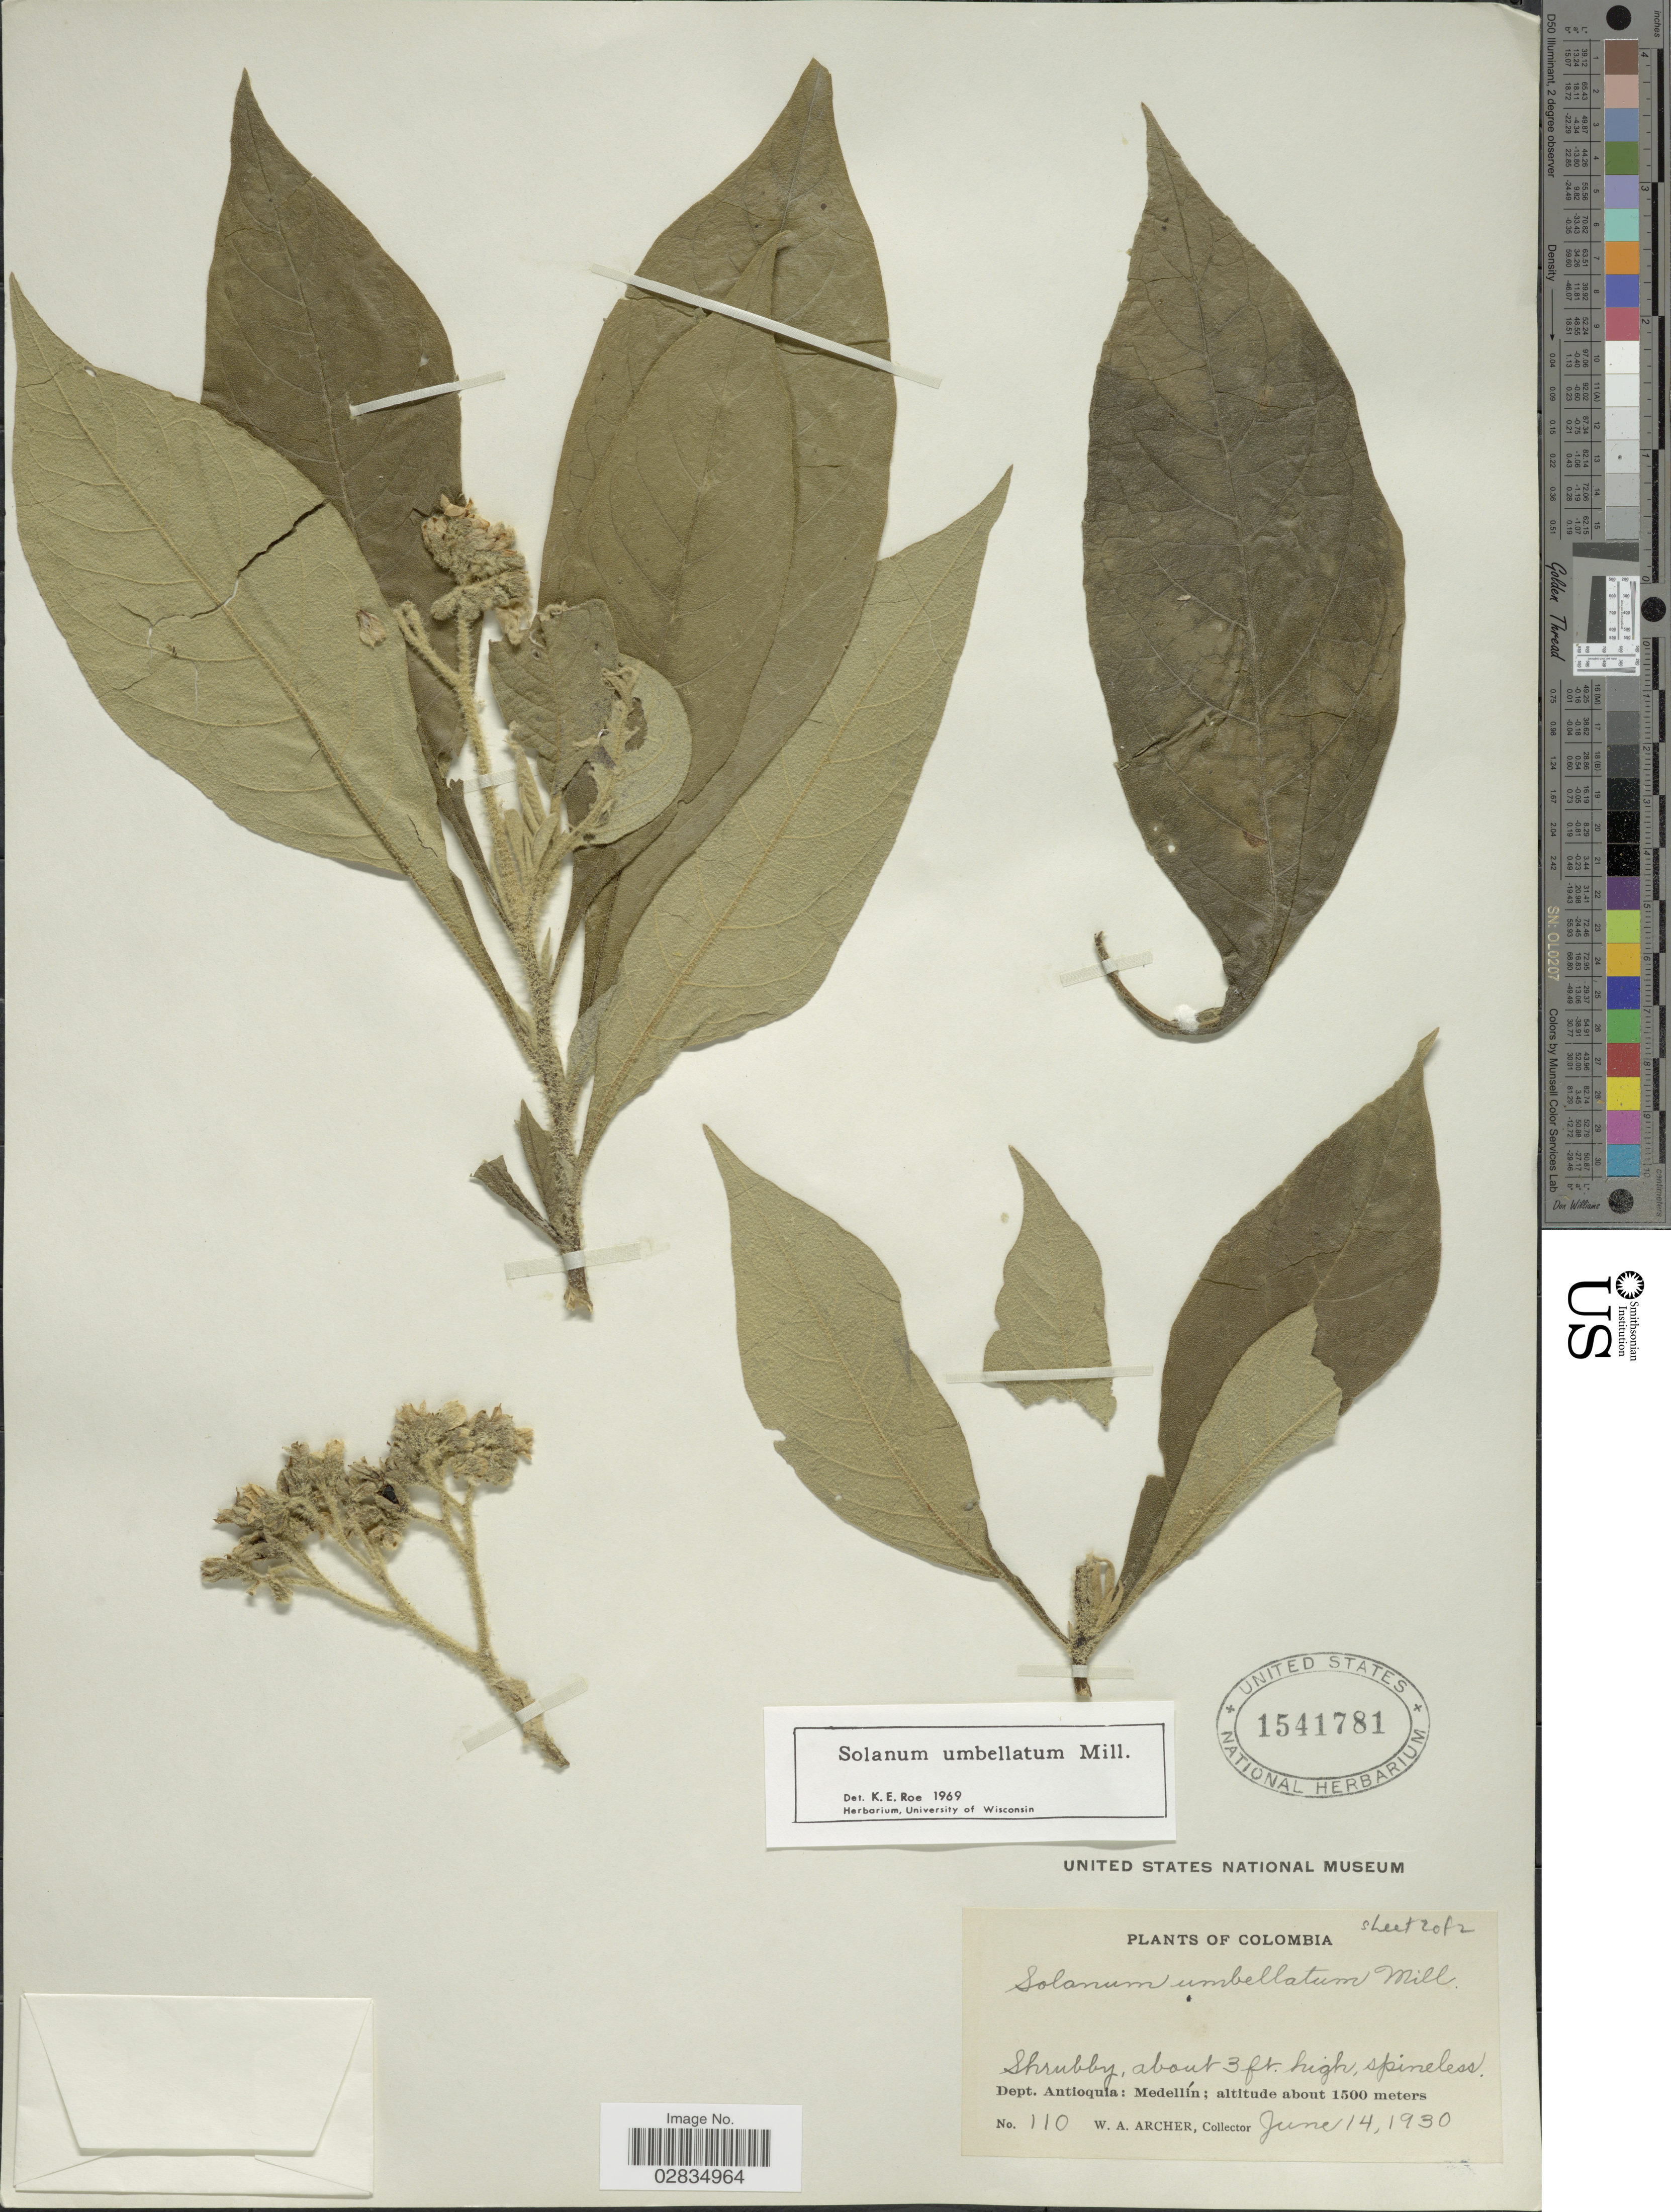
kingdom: Plantae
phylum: Tracheophyta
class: Magnoliopsida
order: Solanales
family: Solanaceae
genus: Solanum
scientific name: Solanum umbellatum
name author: Mill.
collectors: W. A. Archer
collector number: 110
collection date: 1930-06-14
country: Colombia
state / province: Antioquia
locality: Dept. Antioquia: Medellín.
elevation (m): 1500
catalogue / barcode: US 1541781